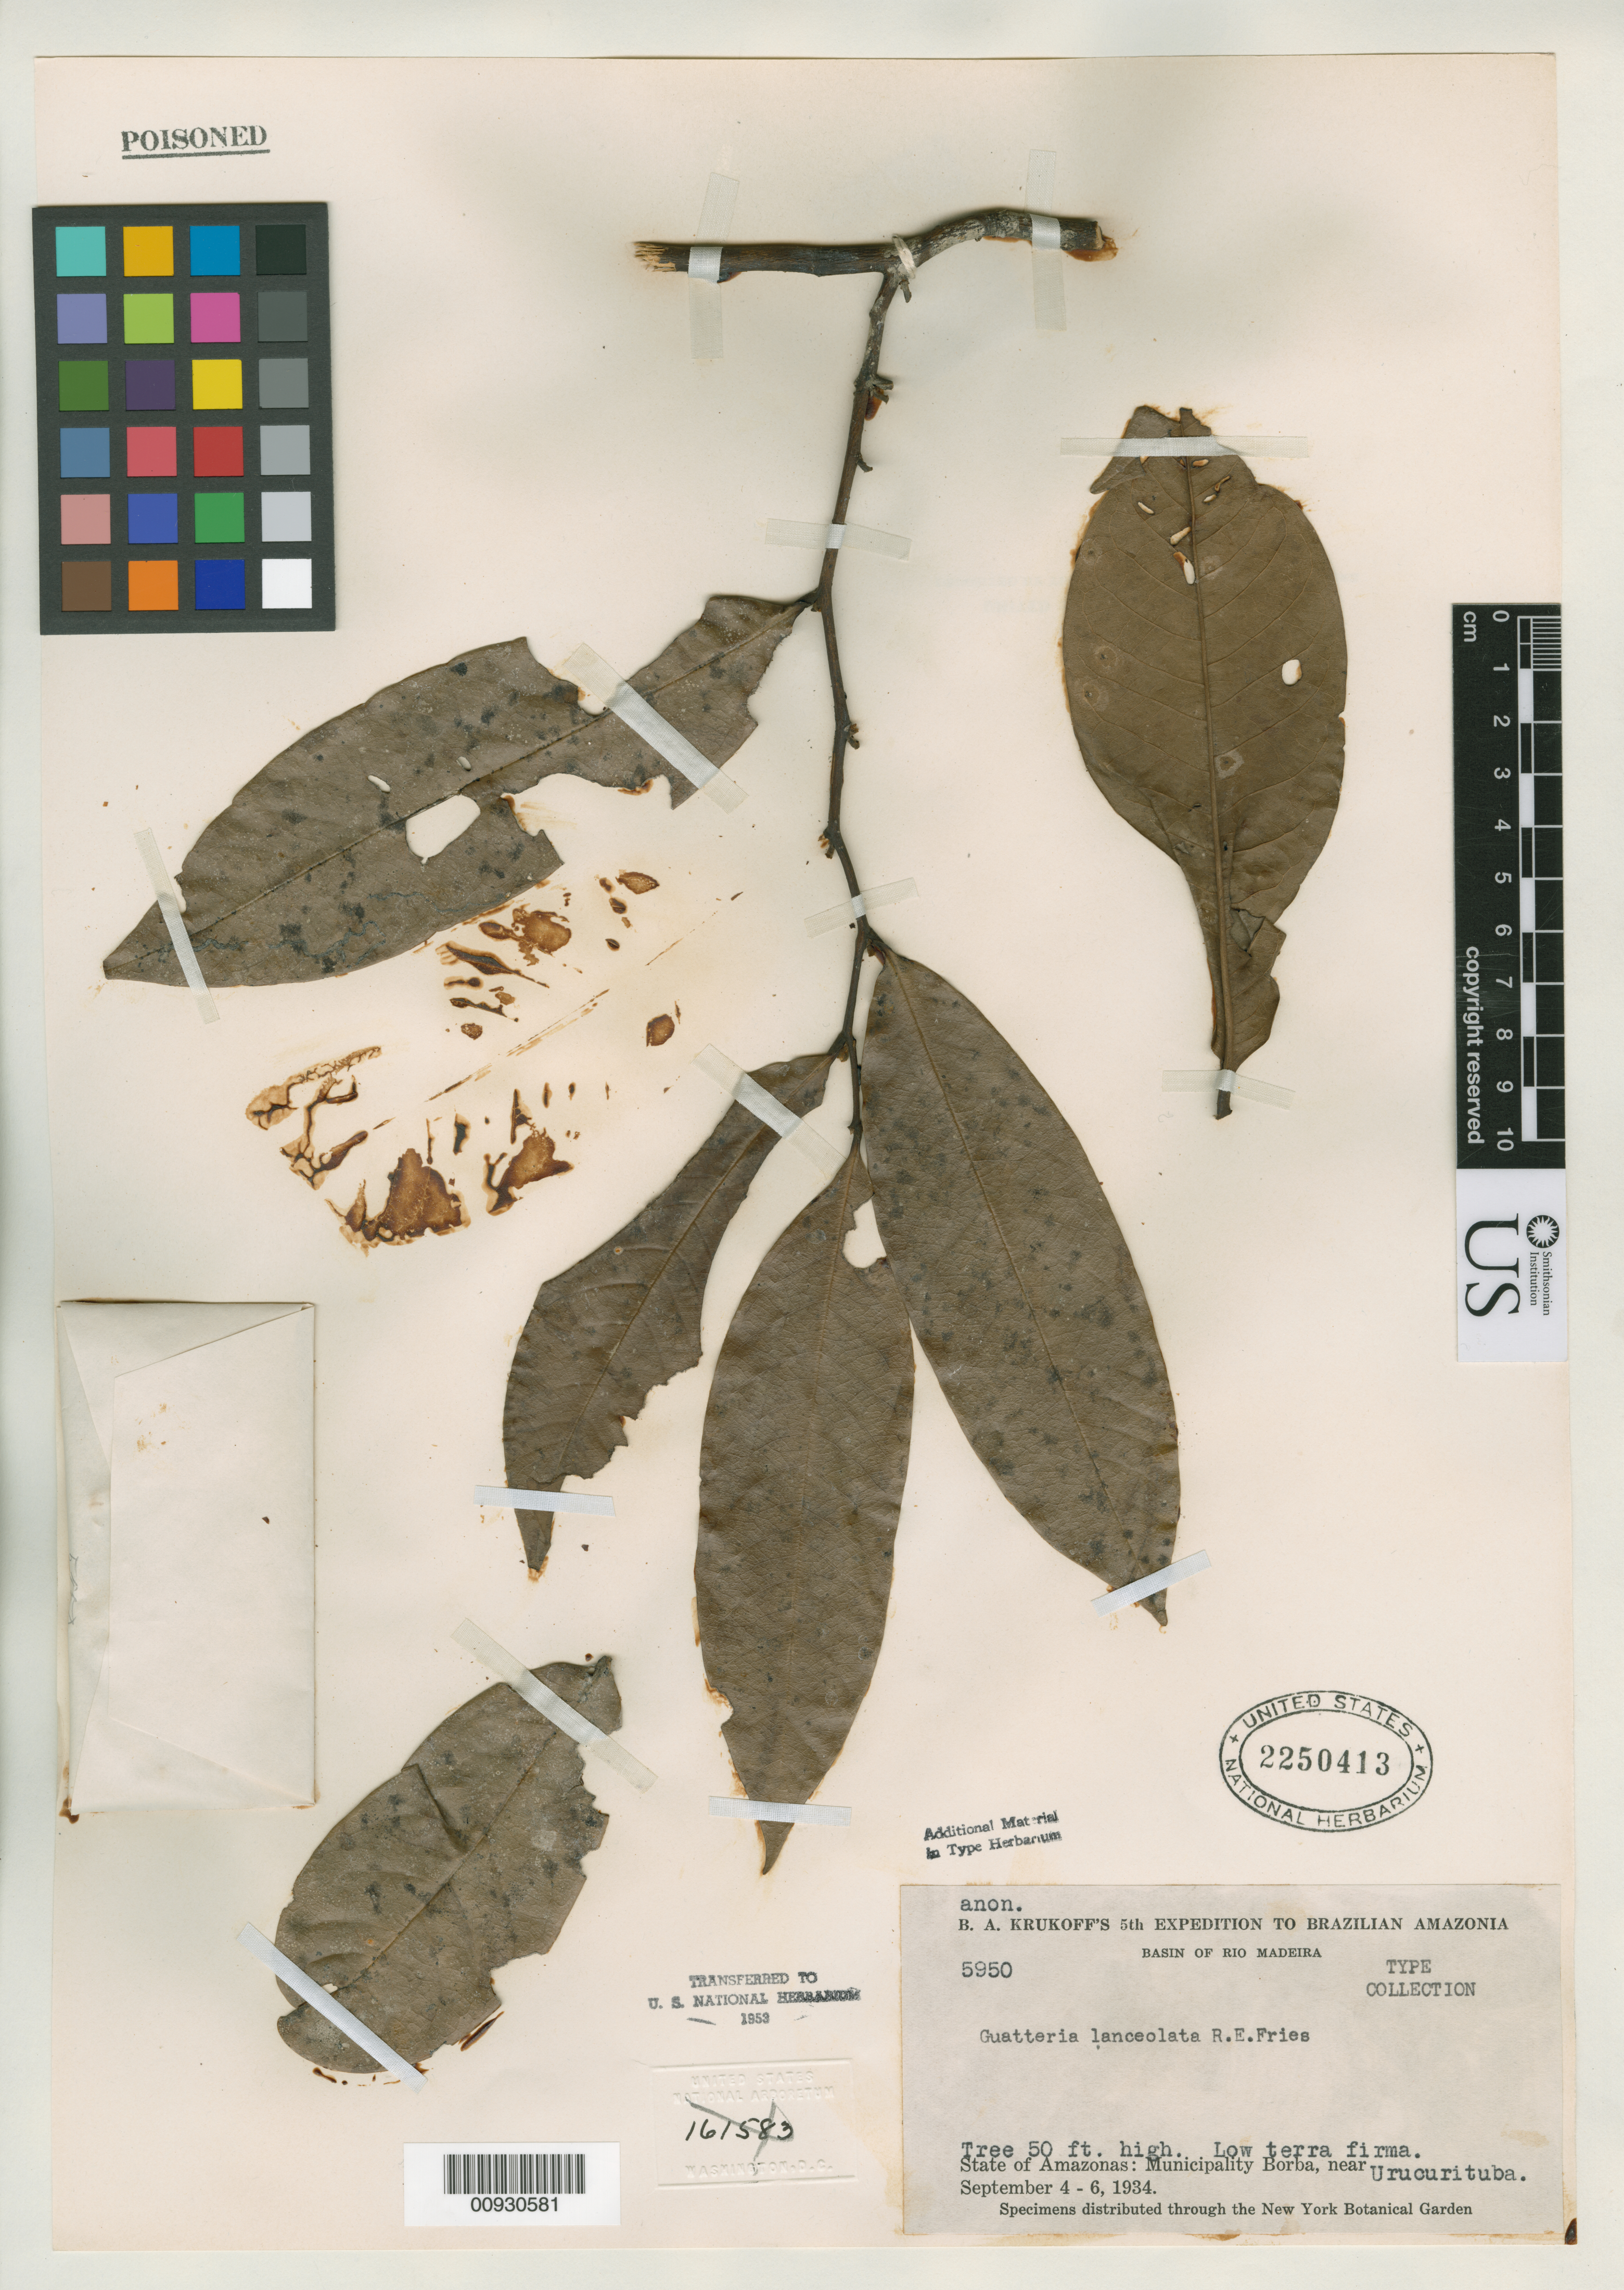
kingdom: Plantae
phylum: Tracheophyta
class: Magnoliopsida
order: Magnoliales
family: Annonaceae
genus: Guatteria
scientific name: Guatteria lanceolata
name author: R.E. Fr.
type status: Isotype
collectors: B. A. Krukoff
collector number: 5950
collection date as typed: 04 Sep 1934 to 06 Sep 1934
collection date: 1934-09-04/1934-09-06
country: Brazil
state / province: Amazonas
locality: Borba. Near Urucurituba.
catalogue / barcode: US 2250413